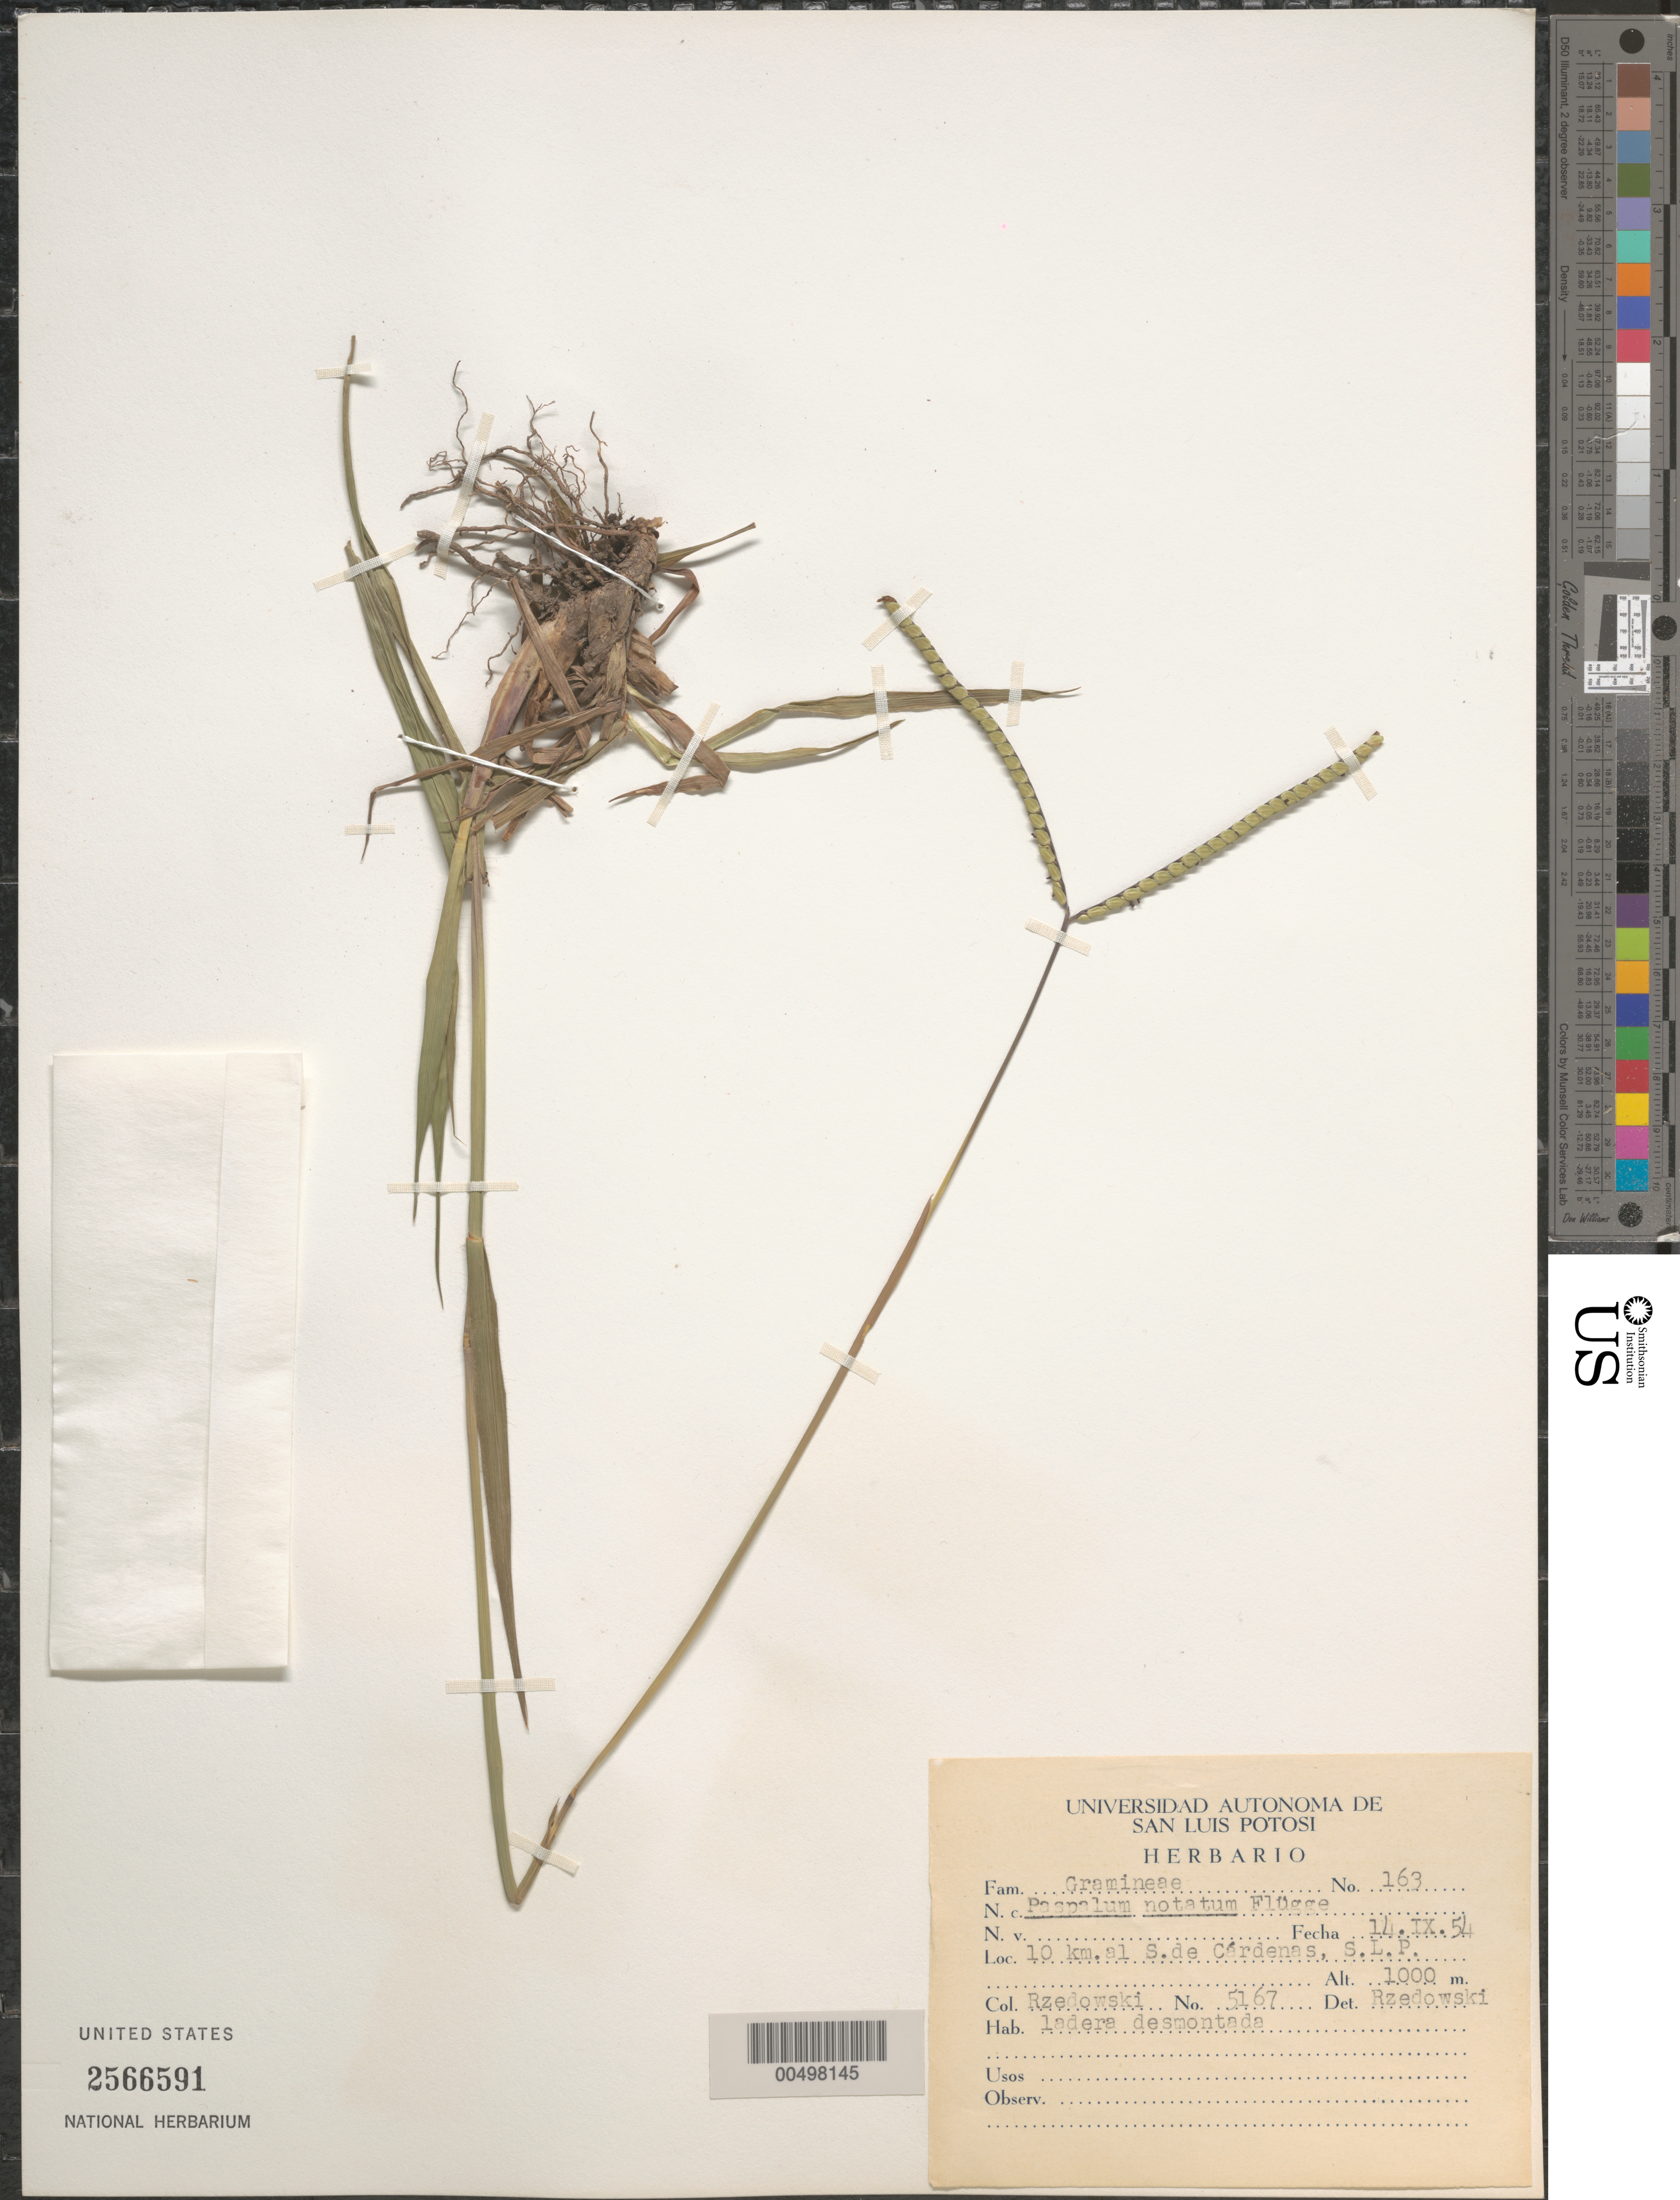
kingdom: Plantae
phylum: Tracheophyta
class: Liliopsida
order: Poales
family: Poaceae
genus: Paspalum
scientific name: Paspalum notatum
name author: Flüggé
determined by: Rzedowski, J.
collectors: J. Rzedowski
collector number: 5167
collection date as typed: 14 Sep 1954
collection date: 1954-09-14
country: Mexico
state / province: San Luis Potosi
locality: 10 km S of Cárdenas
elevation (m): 1000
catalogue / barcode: US 2566591